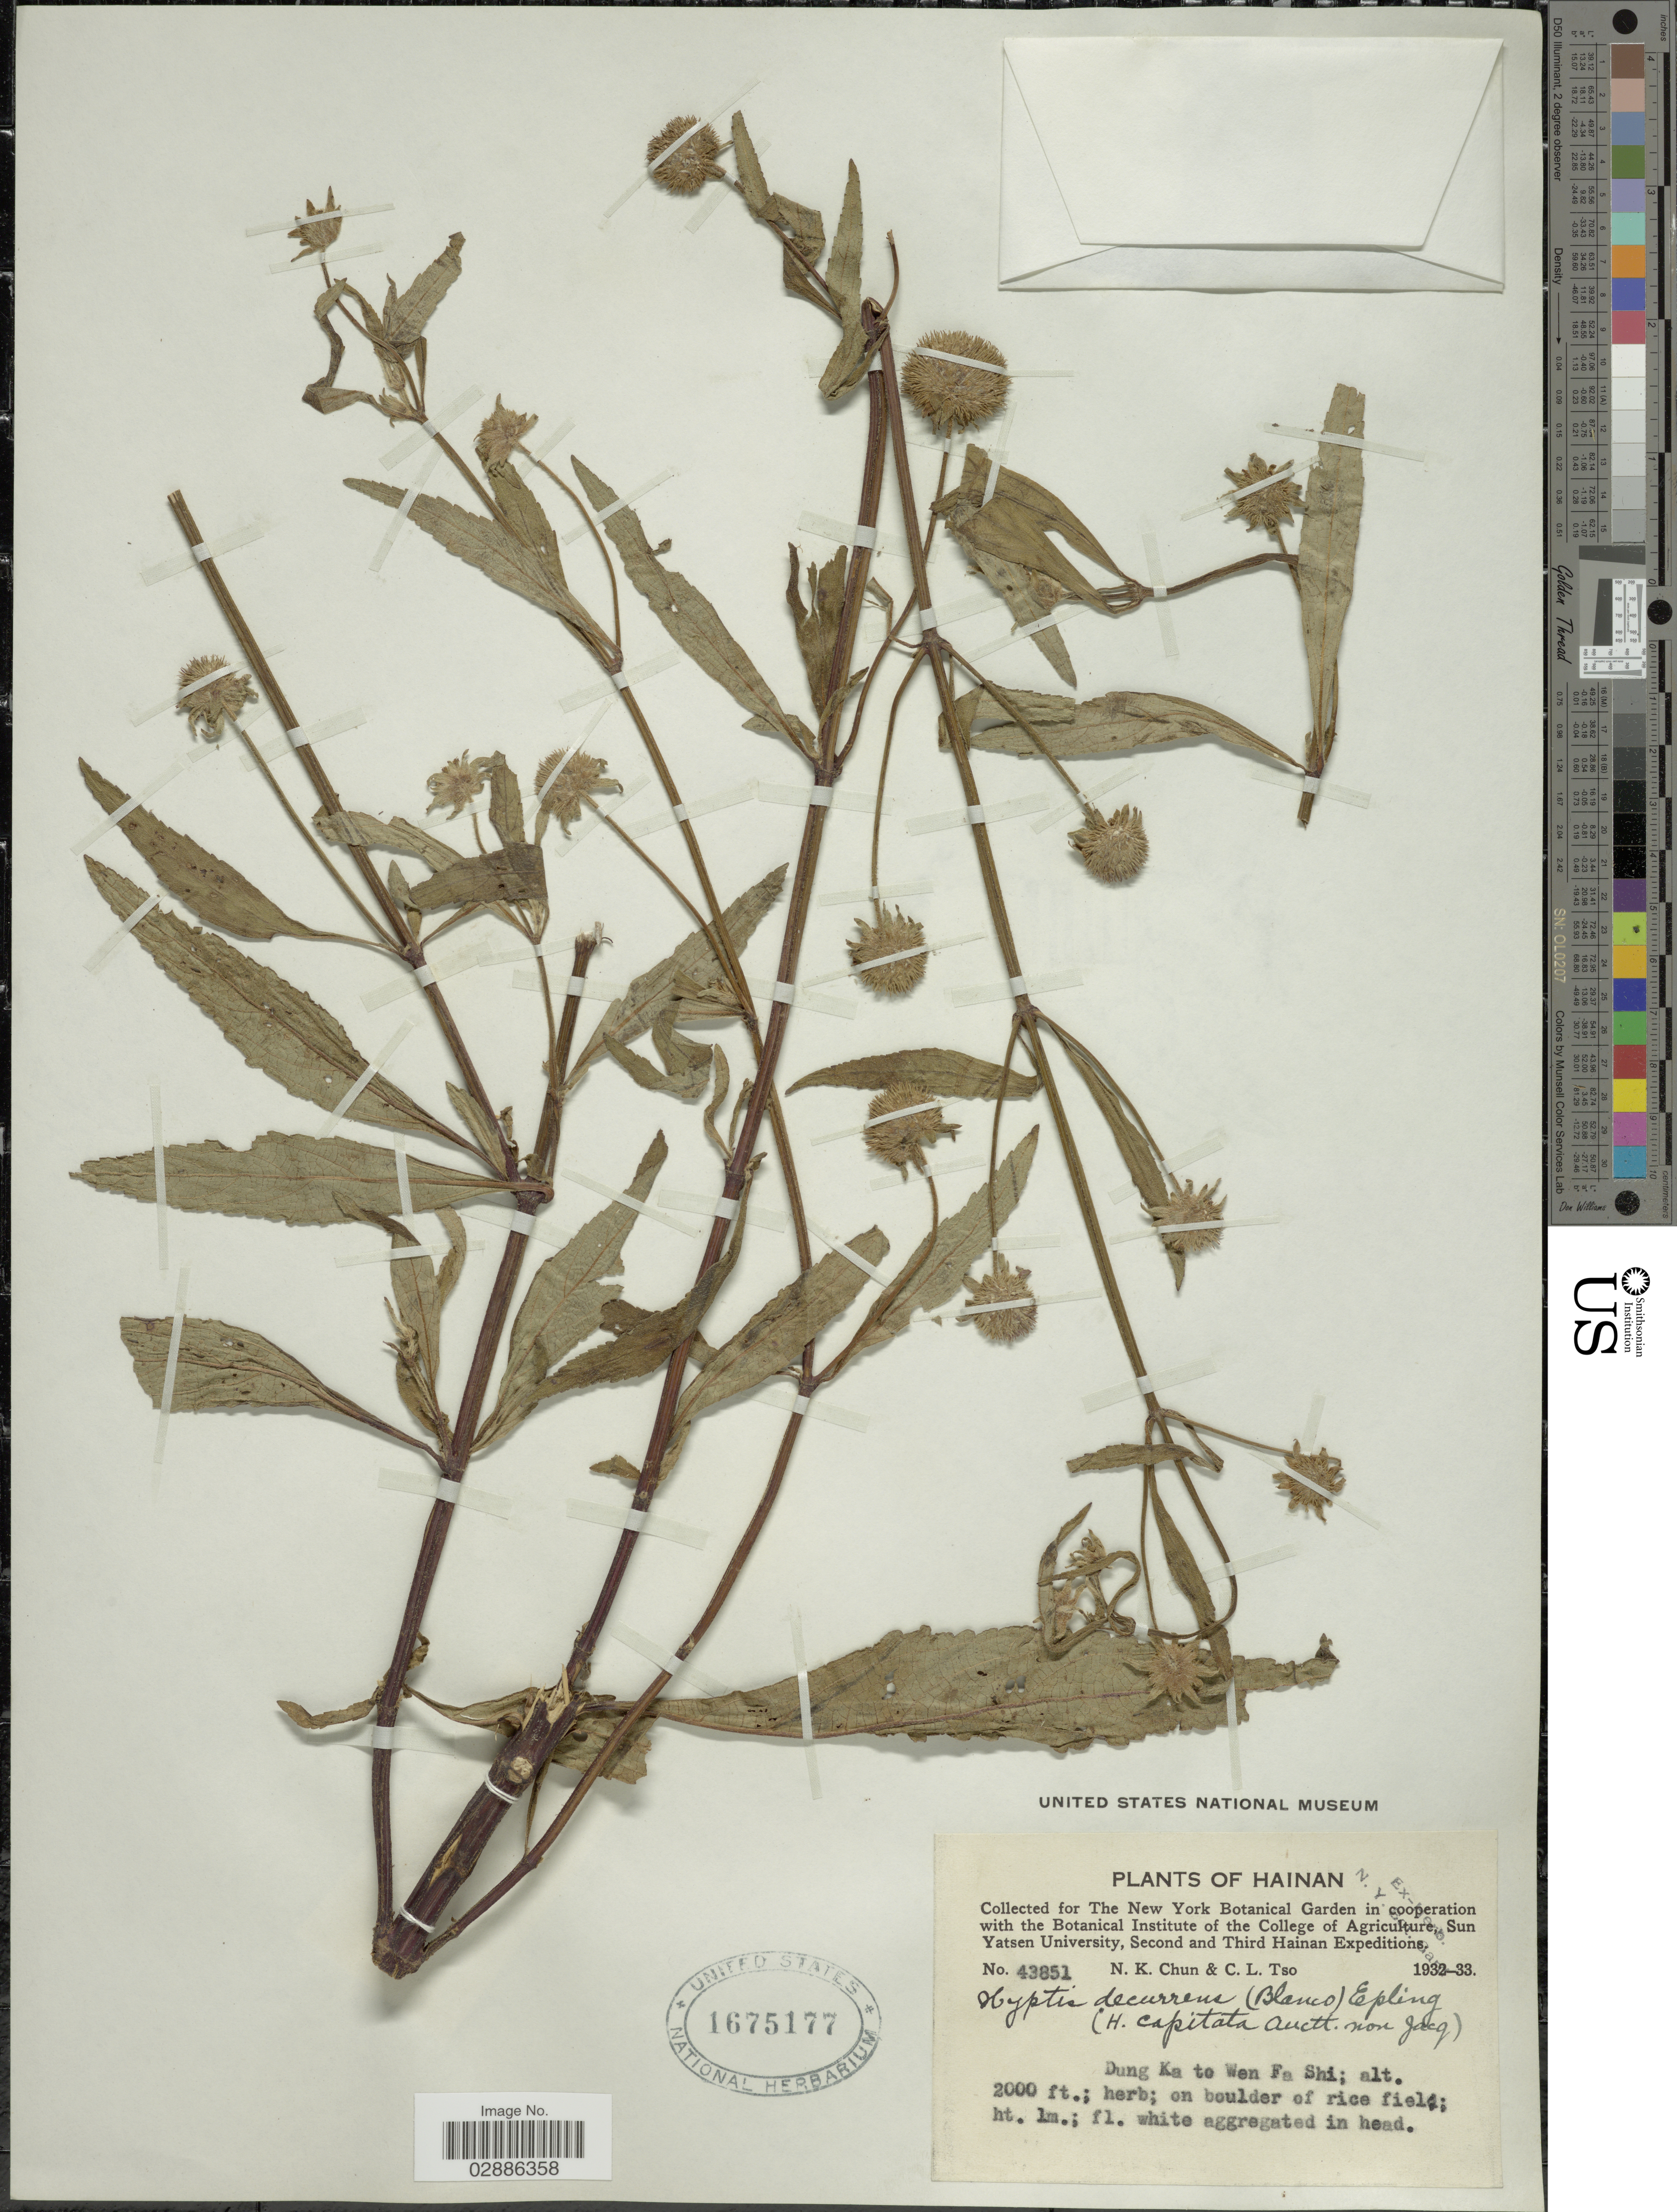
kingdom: Plantae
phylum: Tracheophyta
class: Magnoliopsida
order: Lamiales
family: Lamiaceae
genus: Hyptis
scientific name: Hyptis rhomboidea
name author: M. Martens & Galeotti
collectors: N. K. Chun & C. Tso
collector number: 43851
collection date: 1932/1933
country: China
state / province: Hainan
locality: Dung Ka to Wen Fa Shi.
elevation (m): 610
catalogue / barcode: US 1675177